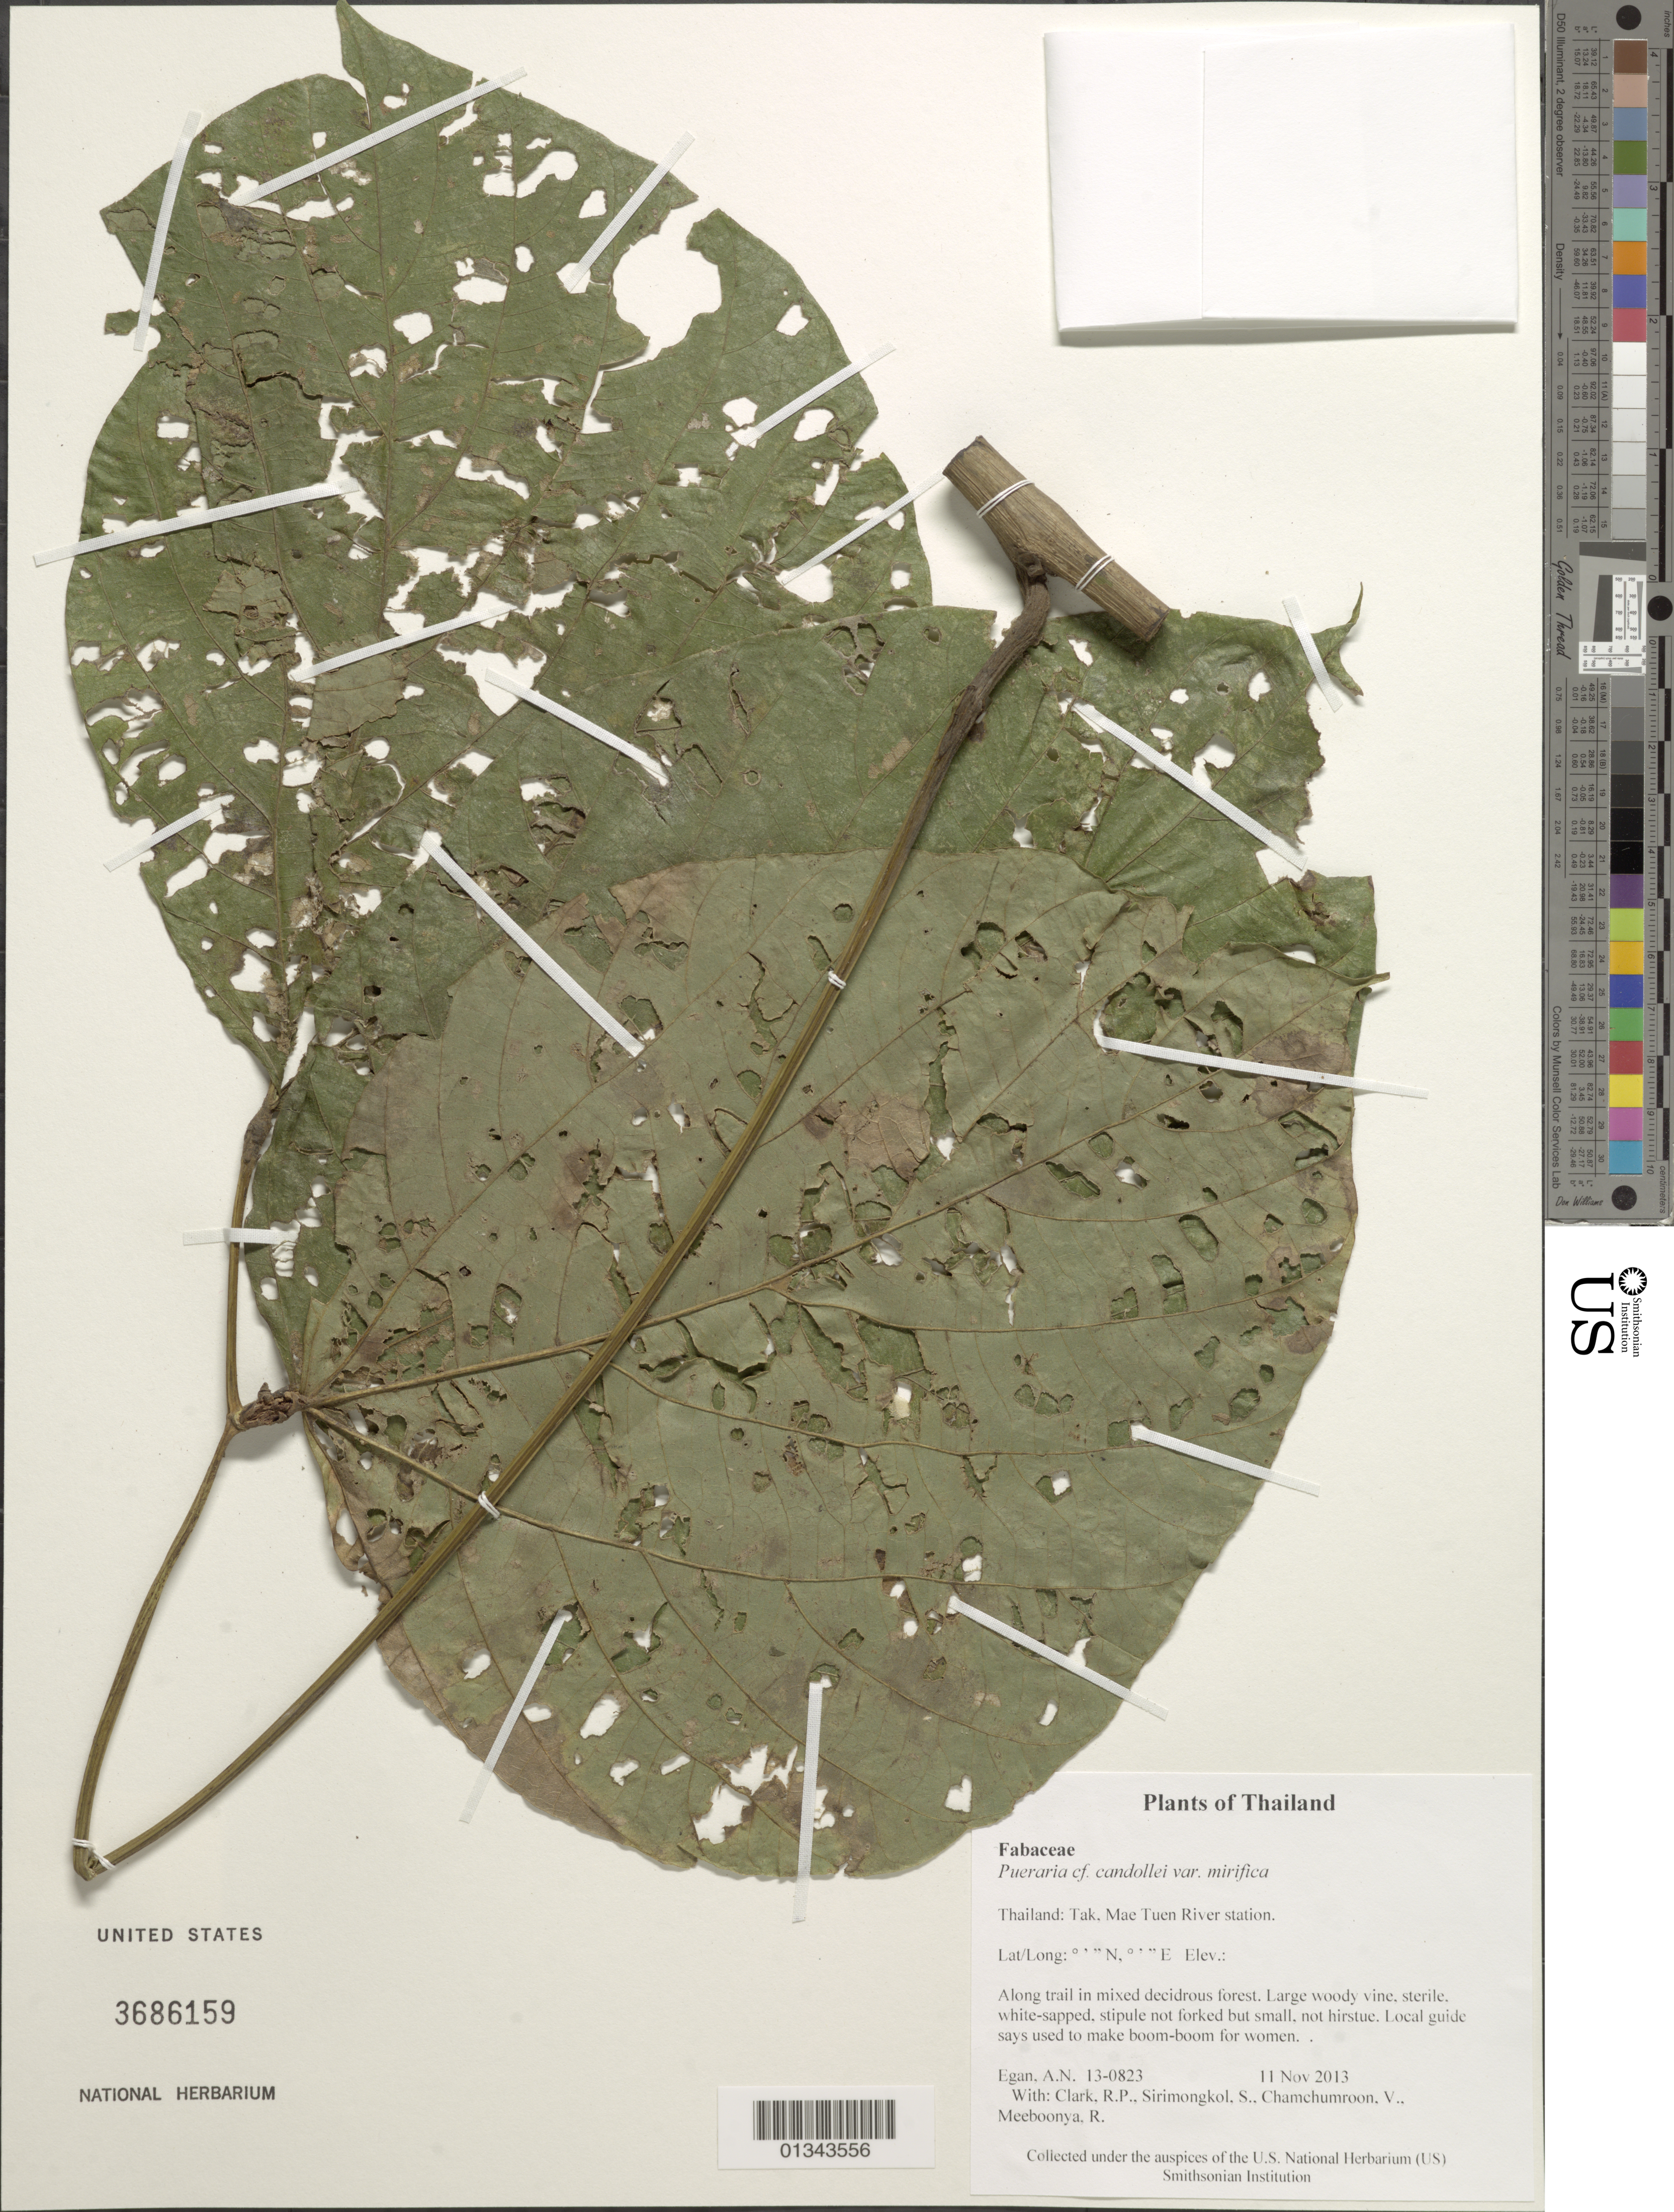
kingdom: Plantae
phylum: Tracheophyta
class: Magnoliopsida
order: Fabales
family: Fabaceae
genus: Pueraria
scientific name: Pueraria candollei var. mirifica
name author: (Airy Shaw & Suvat.) Niyomdham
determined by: Egan, Ashley N., (US), Smithsonian Institution - National Museum of Natural History (UNITED STATES)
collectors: A. N. Egan, R. P. Clark, S. Sirimongkol, V. Chamchumroon & R. Meeboonya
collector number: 13-0823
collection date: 2013-11-11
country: Thailand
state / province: Tak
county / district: Sam Ngao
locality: Mae Tuen River station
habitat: Along trail in mixed decidrous forest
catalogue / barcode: US 3686159